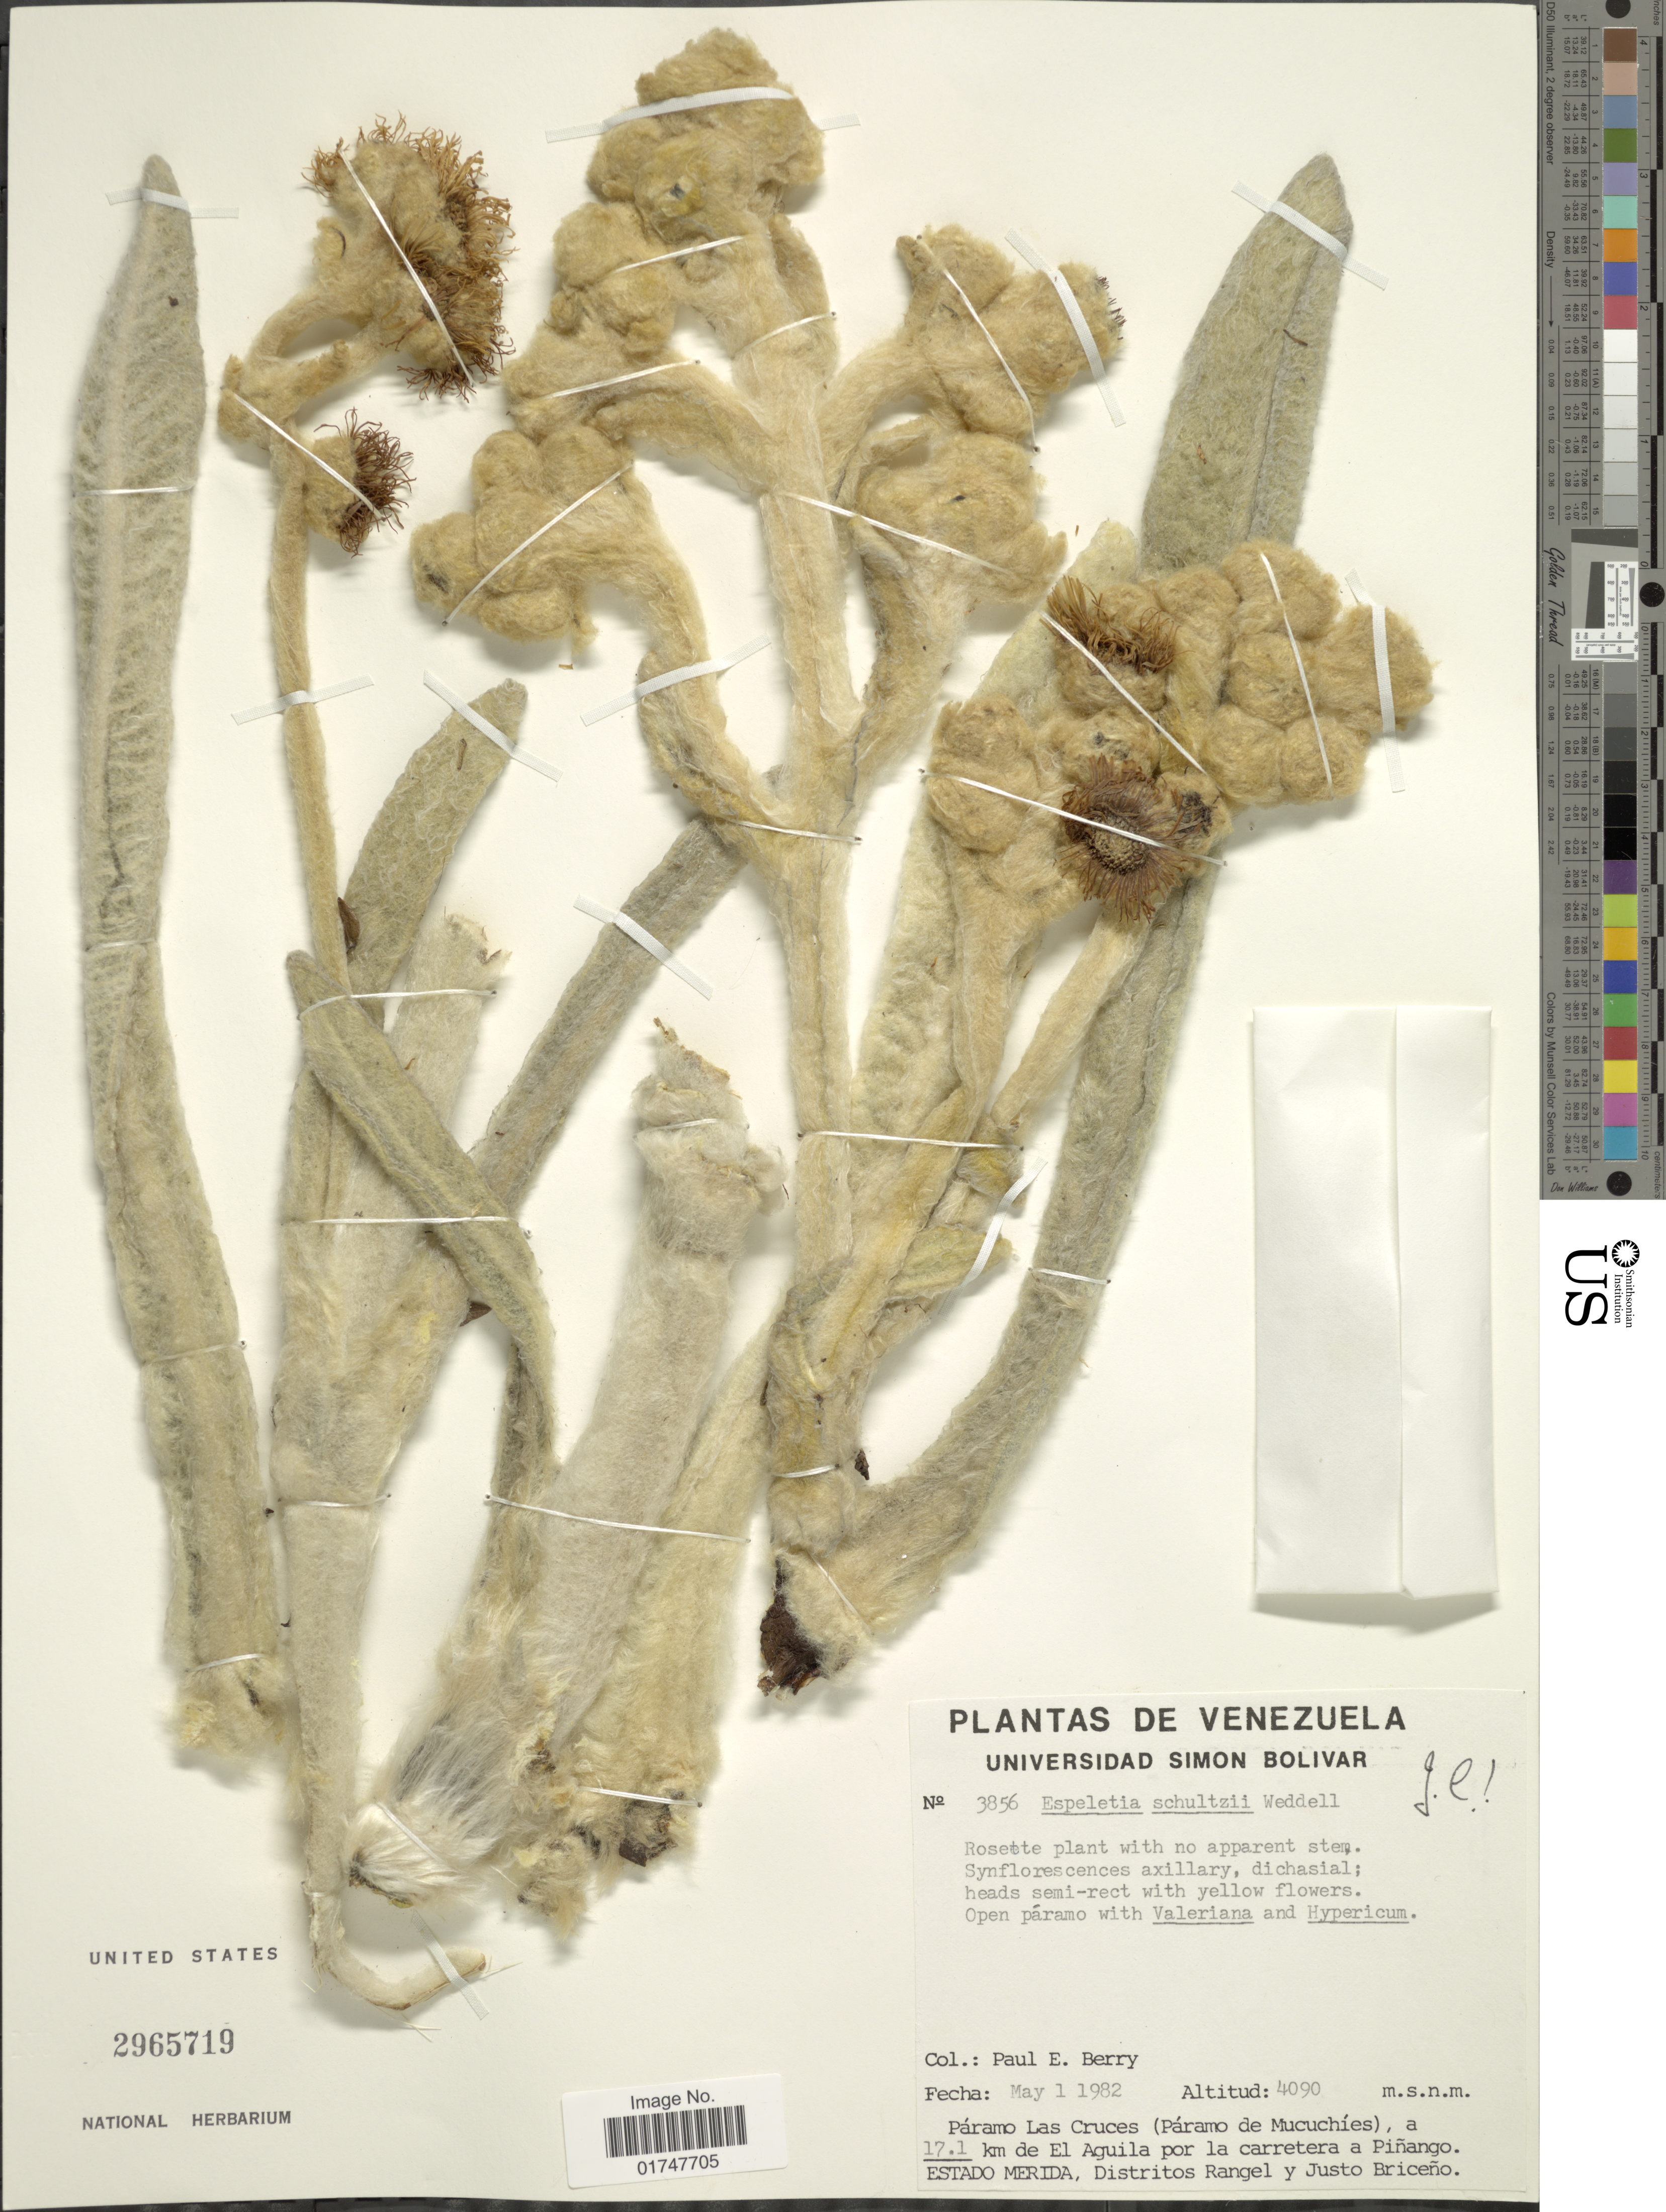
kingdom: Plantae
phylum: Tracheophyta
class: Magnoliopsida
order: Asterales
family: Asteraceae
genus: Espeletia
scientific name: Espeletia schultzii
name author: Wedd.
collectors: P. E. Berry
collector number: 3856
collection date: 1982-05-01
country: Venezuela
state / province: Mérida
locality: Páramo Las Cruces (Páramo de Mucuchíes), a 17.1 km de El Aguila por la carretera a Piñango, Distritos Rangel y Justo Briceño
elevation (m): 4090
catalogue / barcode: US 2965719